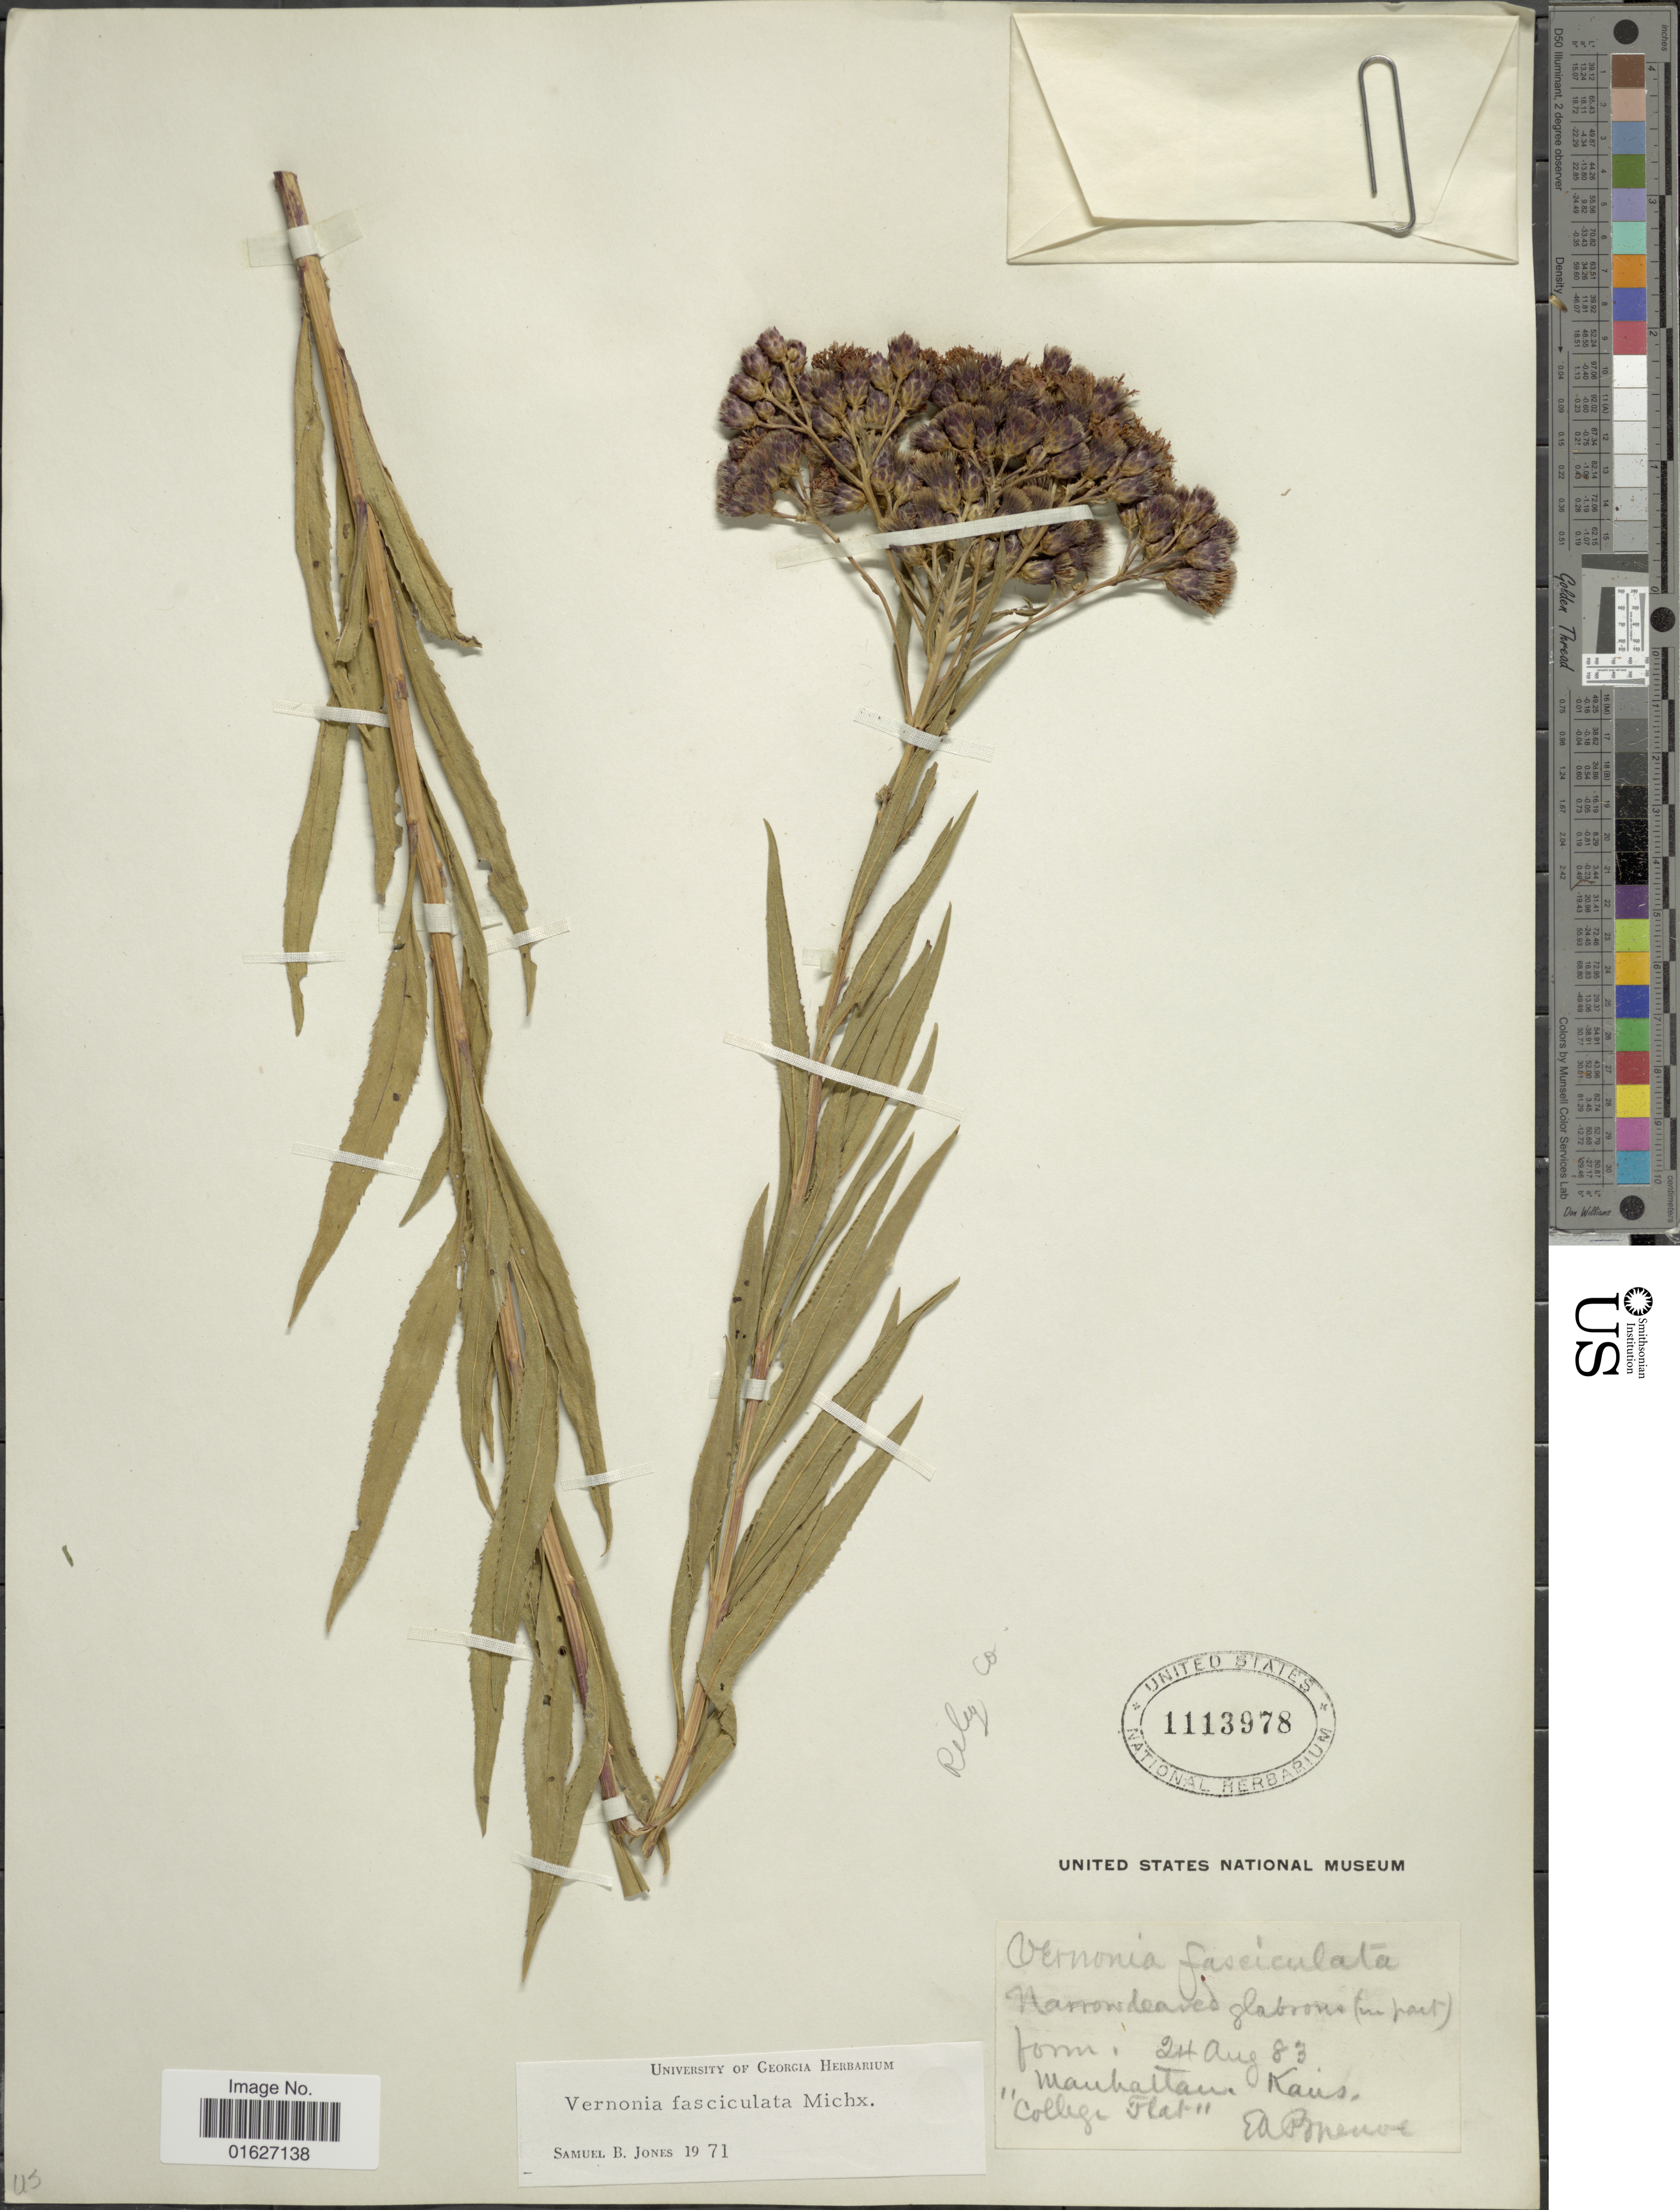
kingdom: Plantae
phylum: Tracheophyta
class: Magnoliopsida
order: Asterales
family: Asteraceae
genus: Vernonia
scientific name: Vernonia fasciculata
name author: Michx.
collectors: E. Popenoe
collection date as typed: Transcribed d/m/y: 24/8/83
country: United States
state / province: Kansas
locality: Manhattan, "College Flat", Reley Co.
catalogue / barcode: US 1113978